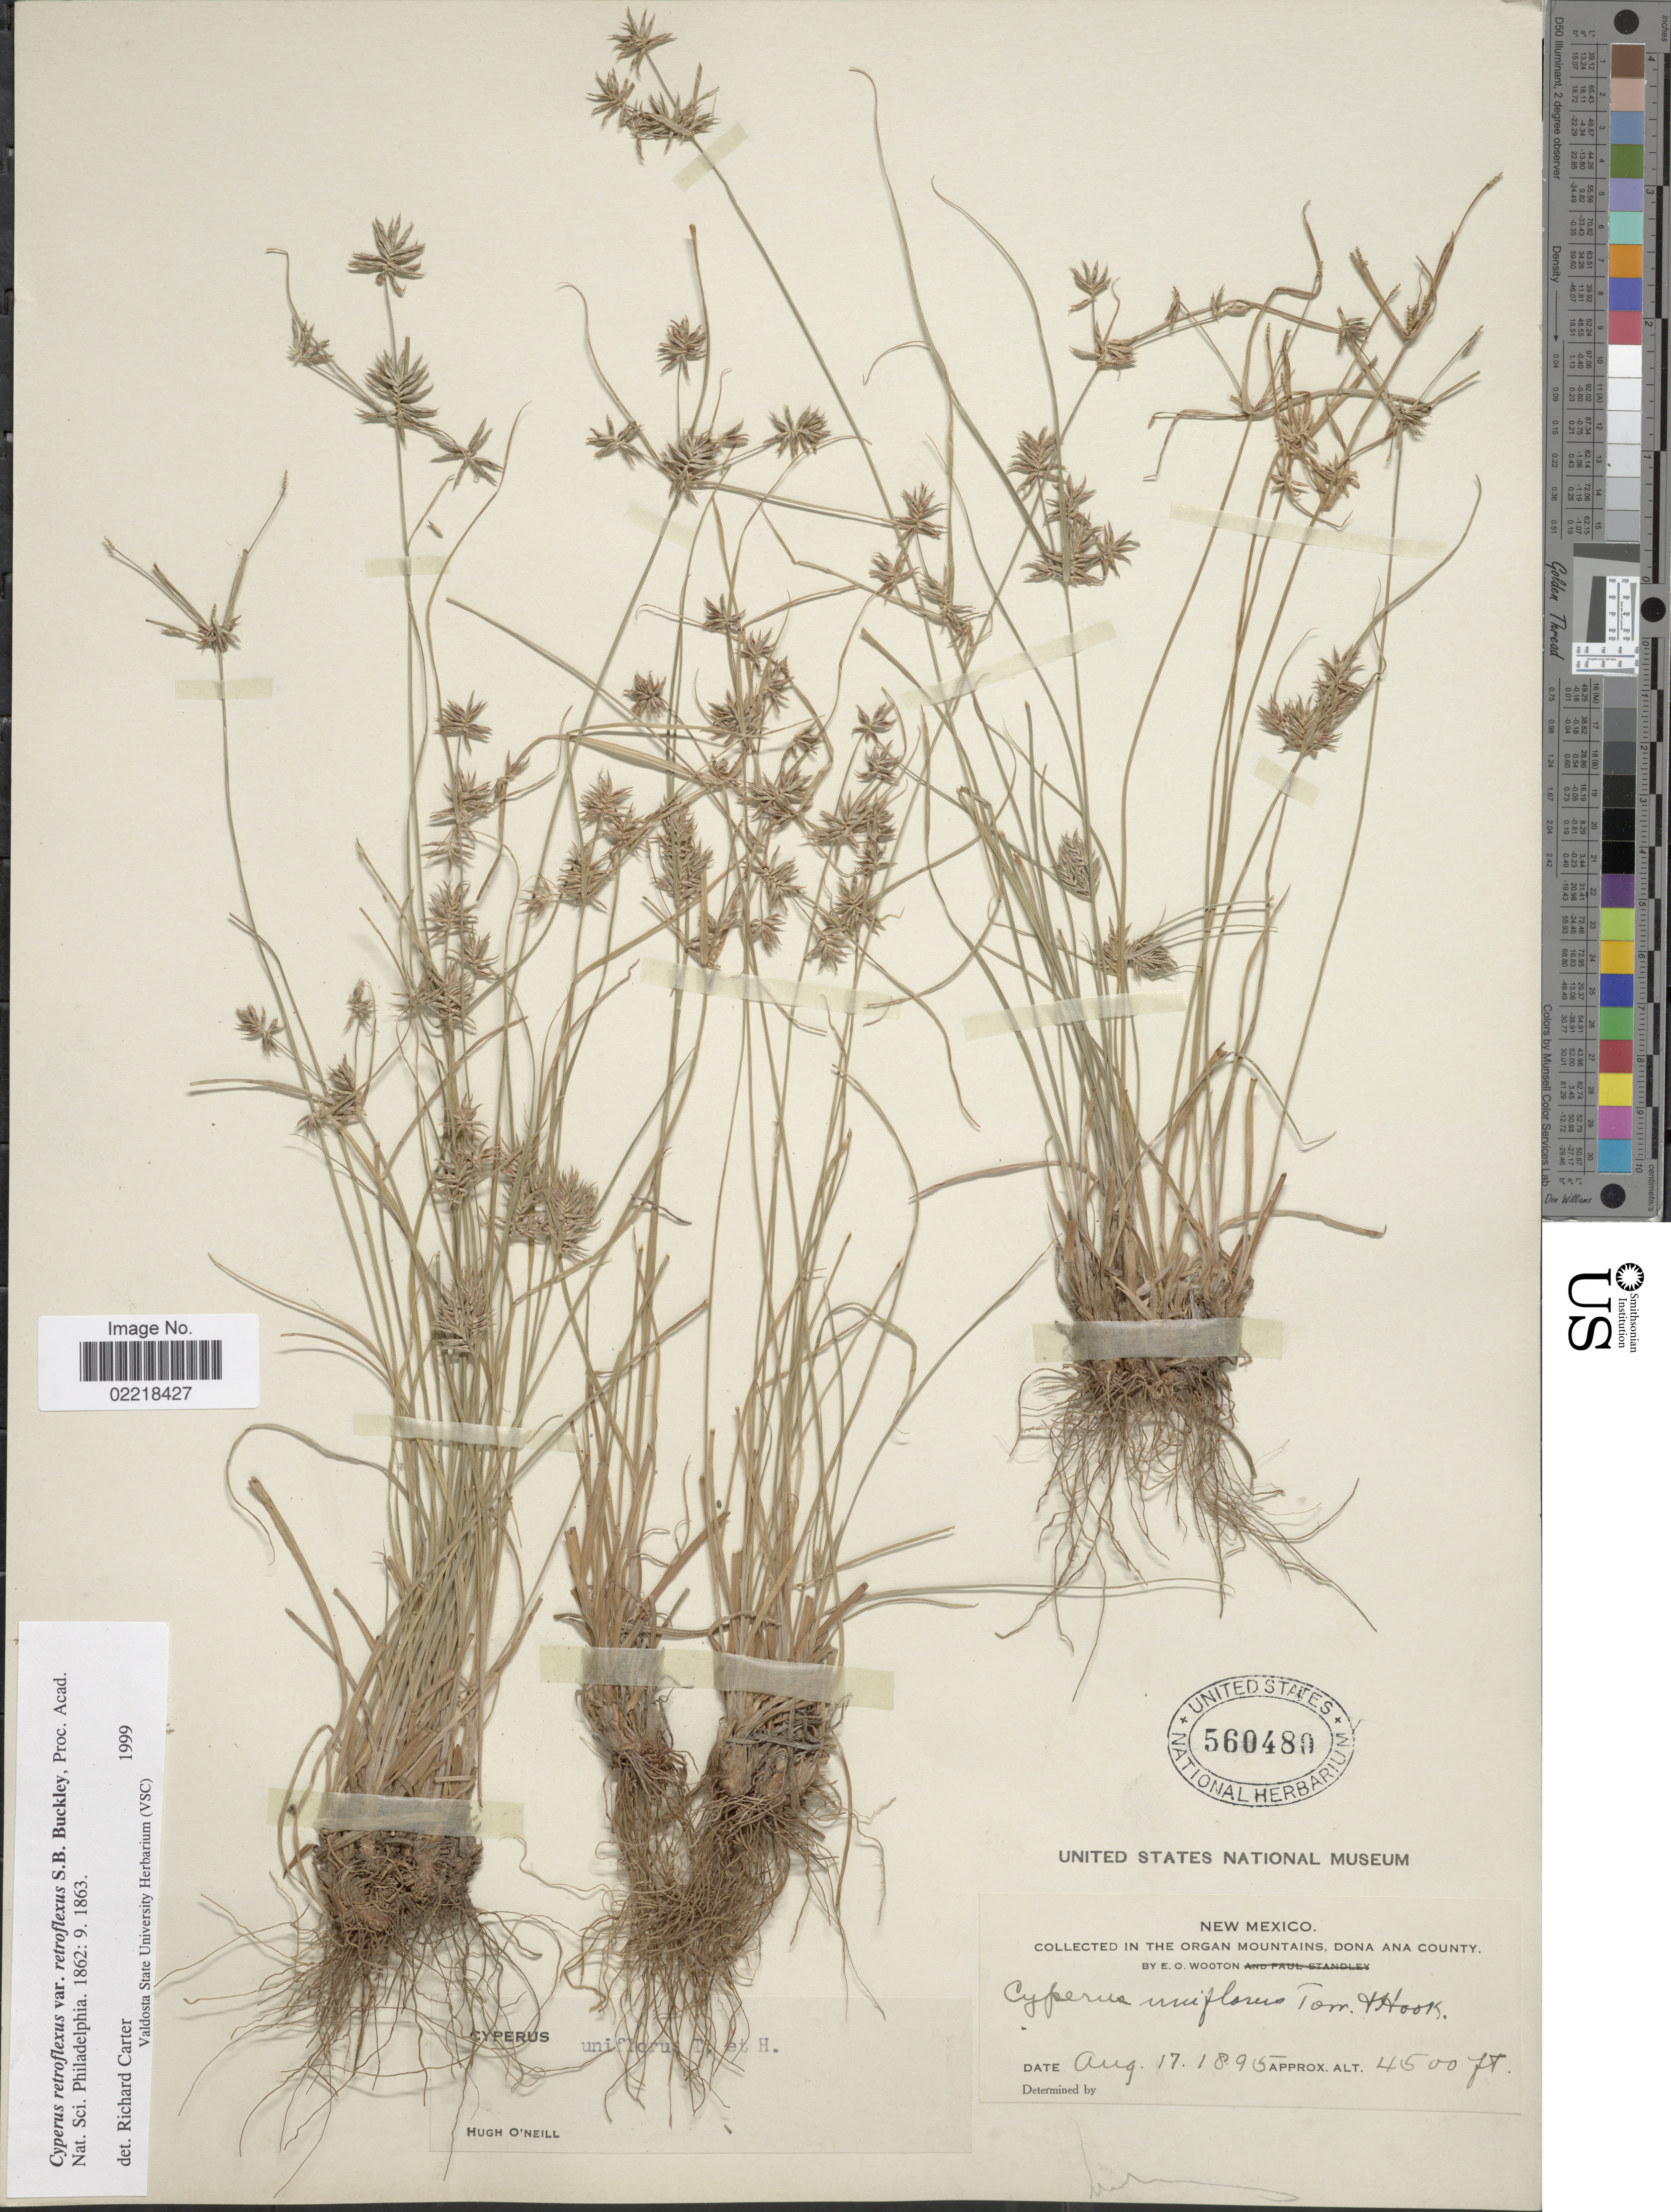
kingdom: Plantae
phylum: Tracheophyta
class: Liliopsida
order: Poales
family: Cyperaceae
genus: Cyperus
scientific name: Cyperus retroflexus var. retroflexus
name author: Buckley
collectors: E. O. Wooton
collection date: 1895-08-17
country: United States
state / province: New Mexico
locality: Organ Mountains, Dona Ana County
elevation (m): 1372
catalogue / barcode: US 560480